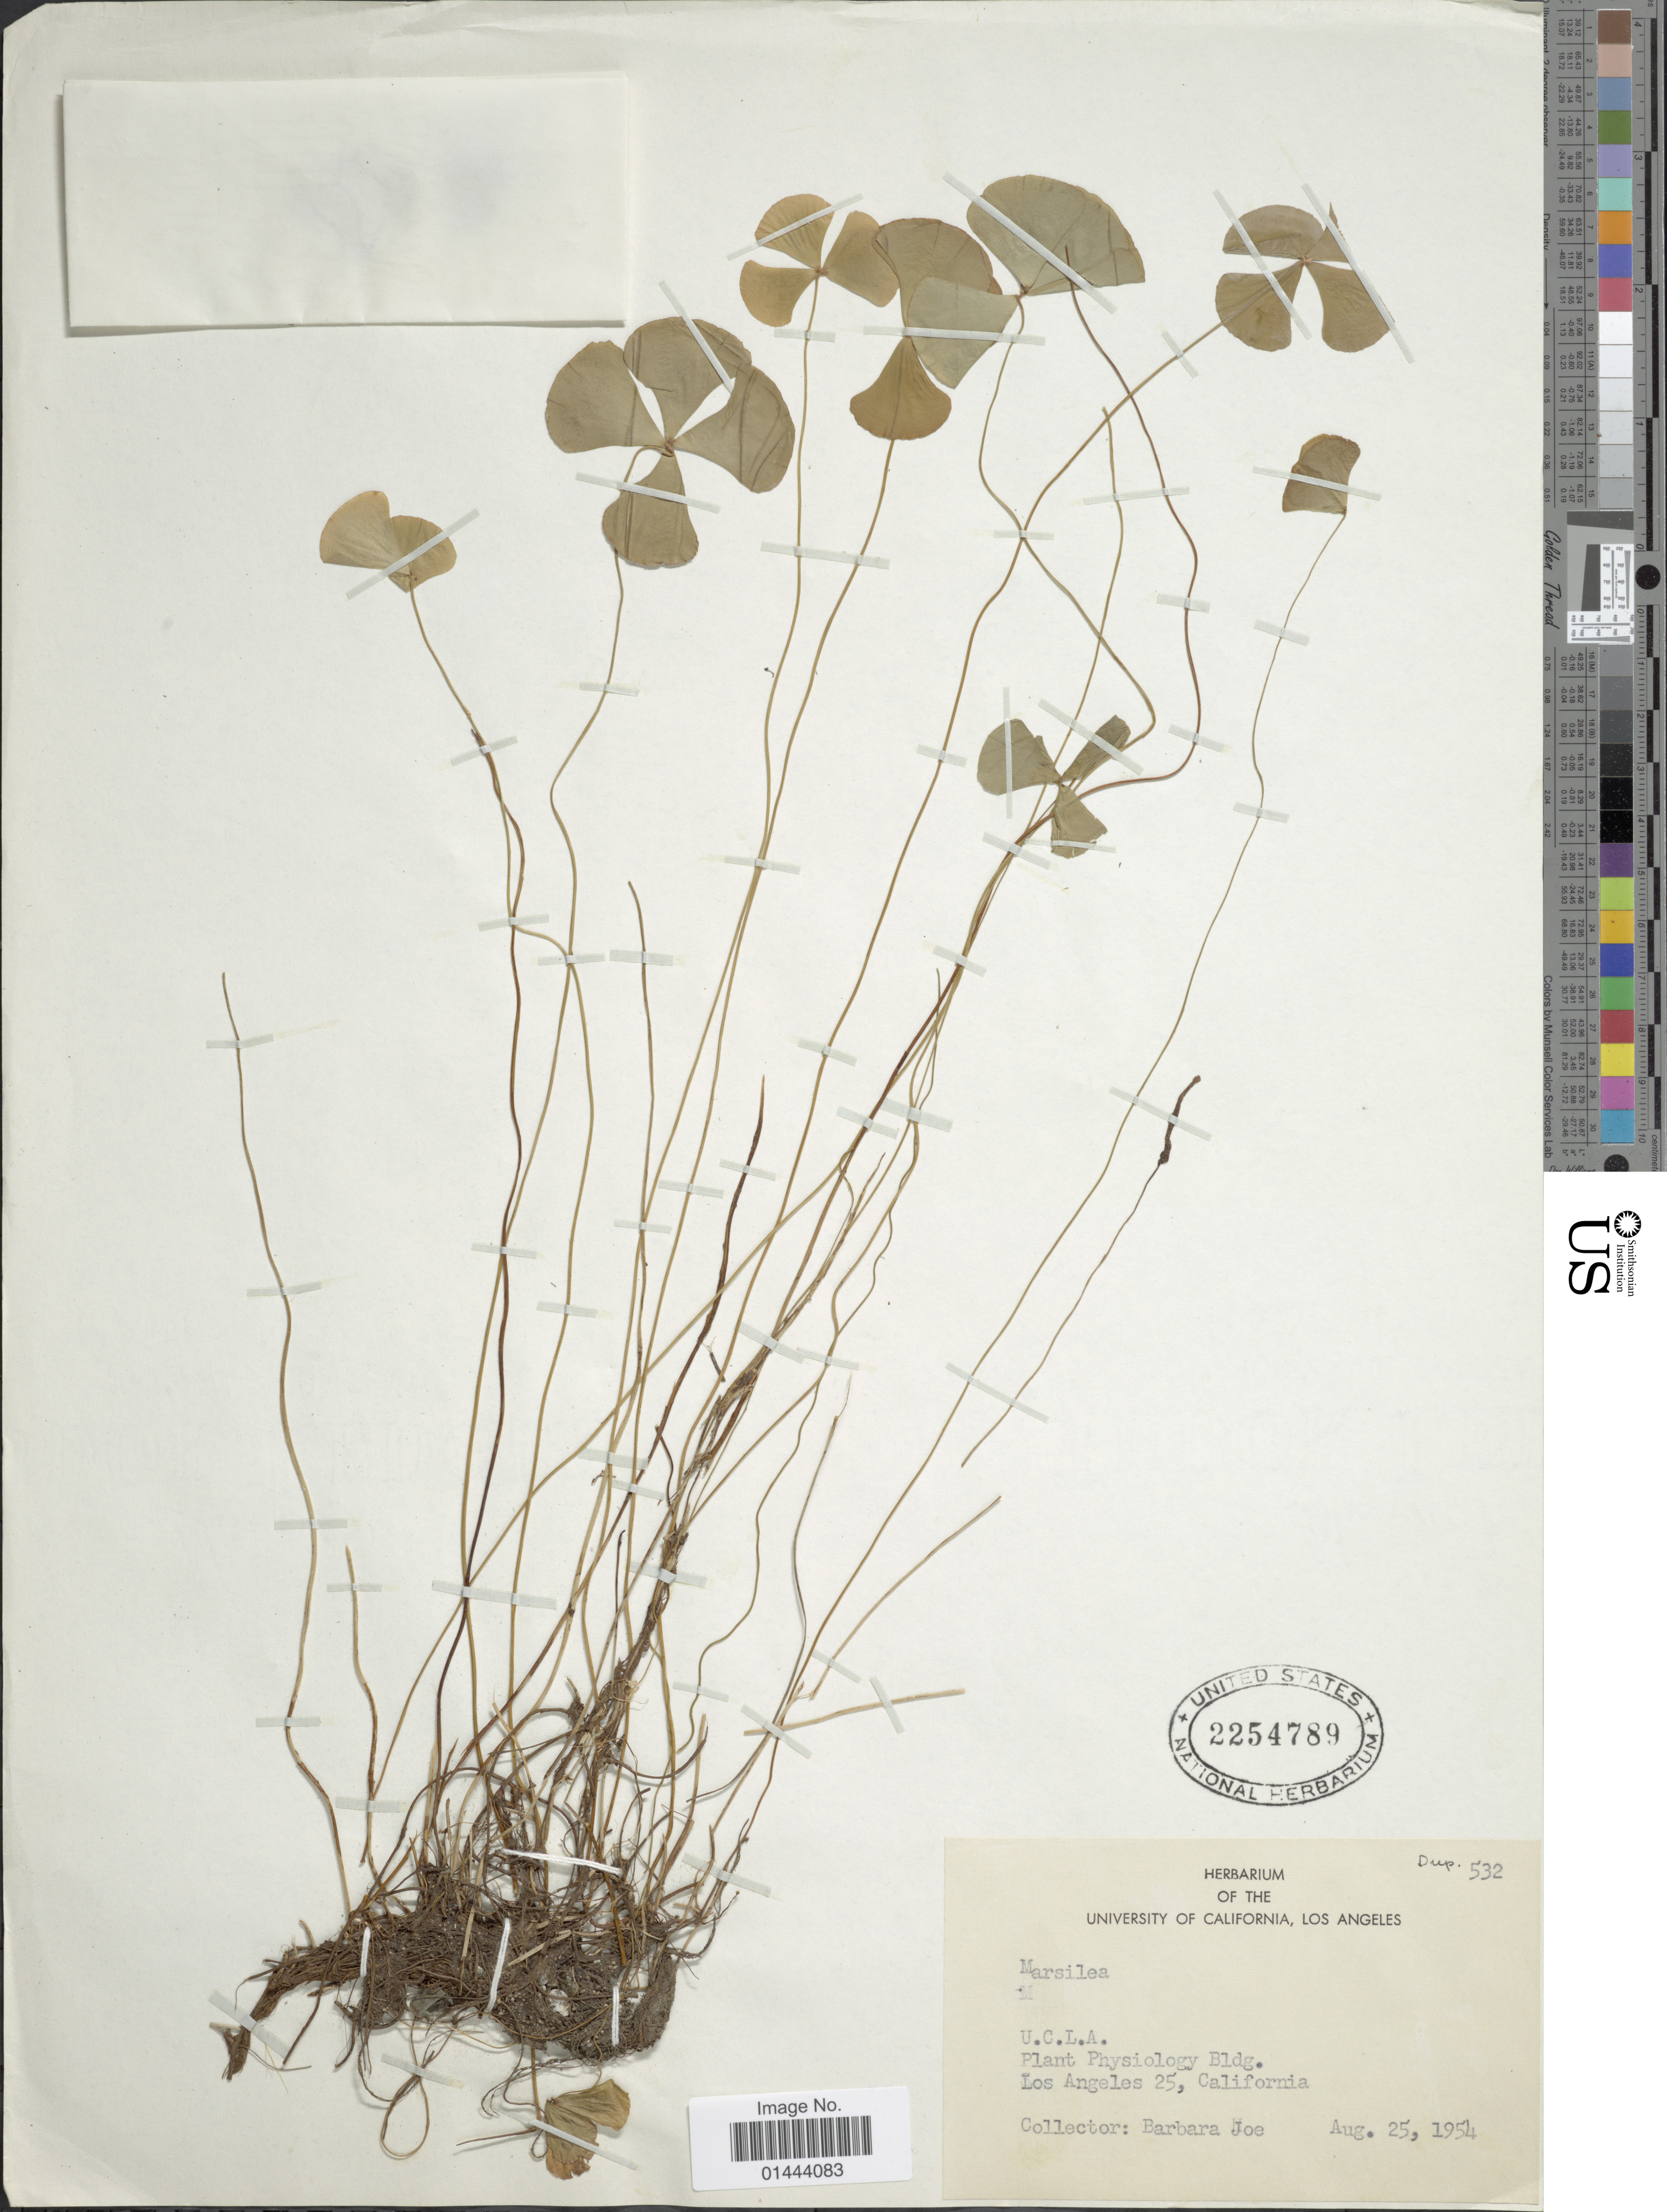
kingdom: Plantae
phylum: Tracheophyta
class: Polypodiopsida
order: Salviniales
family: Marsileaceae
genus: Marsilea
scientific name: Marsilea sp.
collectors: B. Joe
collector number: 532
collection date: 1954-08-25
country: United States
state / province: California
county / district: Los Angeles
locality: Los Angeles 25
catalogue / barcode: US 2254789